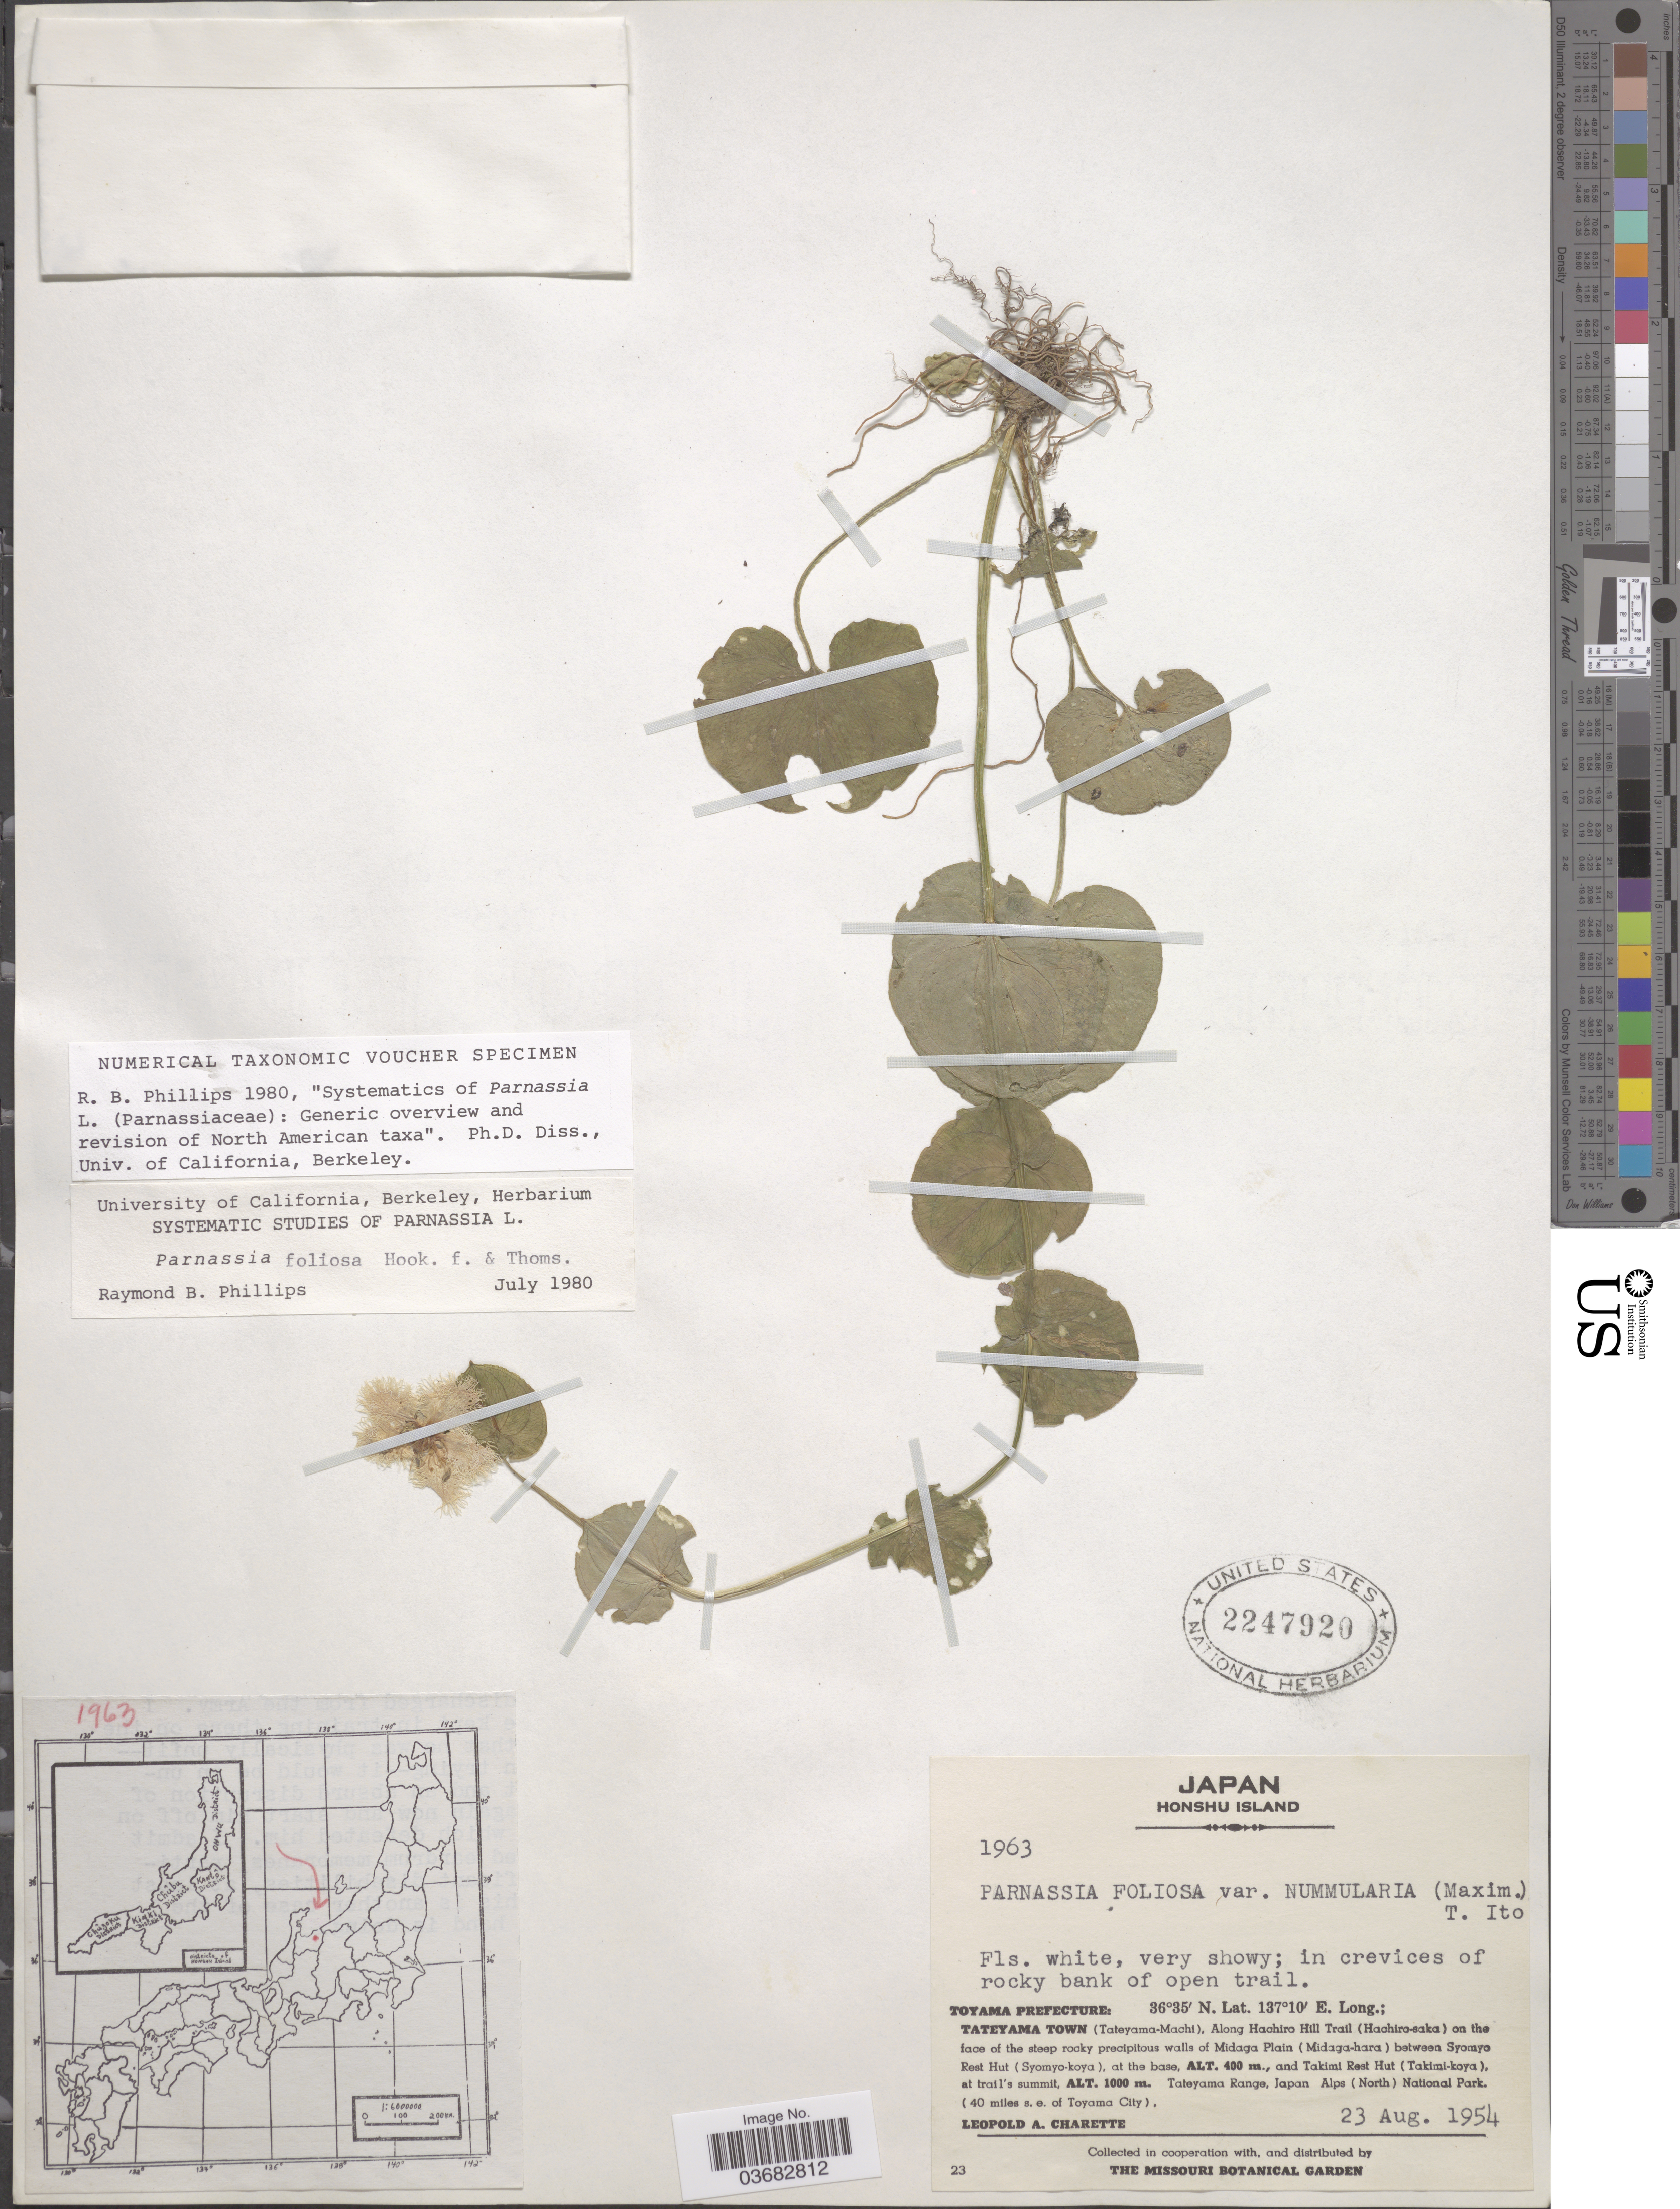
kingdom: Plantae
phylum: Tracheophyta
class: Magnoliopsida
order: Celastrales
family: Parnassiaceae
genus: Parnassia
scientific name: Parnassia foliosa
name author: Hook. f. & Thomson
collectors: L. A. Charette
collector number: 1963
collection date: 1954-08-23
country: Japan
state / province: Toyama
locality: Honshu Island. In crevices of rocky bank of open trail. Toyama Prefecture: Tateyama Town (Tateyama-Machi), Along Hachiro Hill Trail (Hachiro-saka) on the face of the steep rocky precipitous walls of Midaga Plain (Midaga-hara) between Syomyo Rest Hut (Syomyo-kaya), at the base and Takimi Rest Hut (Takimi-koya), at trail's summit. Tateyama Range, Japan Alps (North) National Park. (40 miles s. e. of Toyama City).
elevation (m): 400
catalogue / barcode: US 2247920